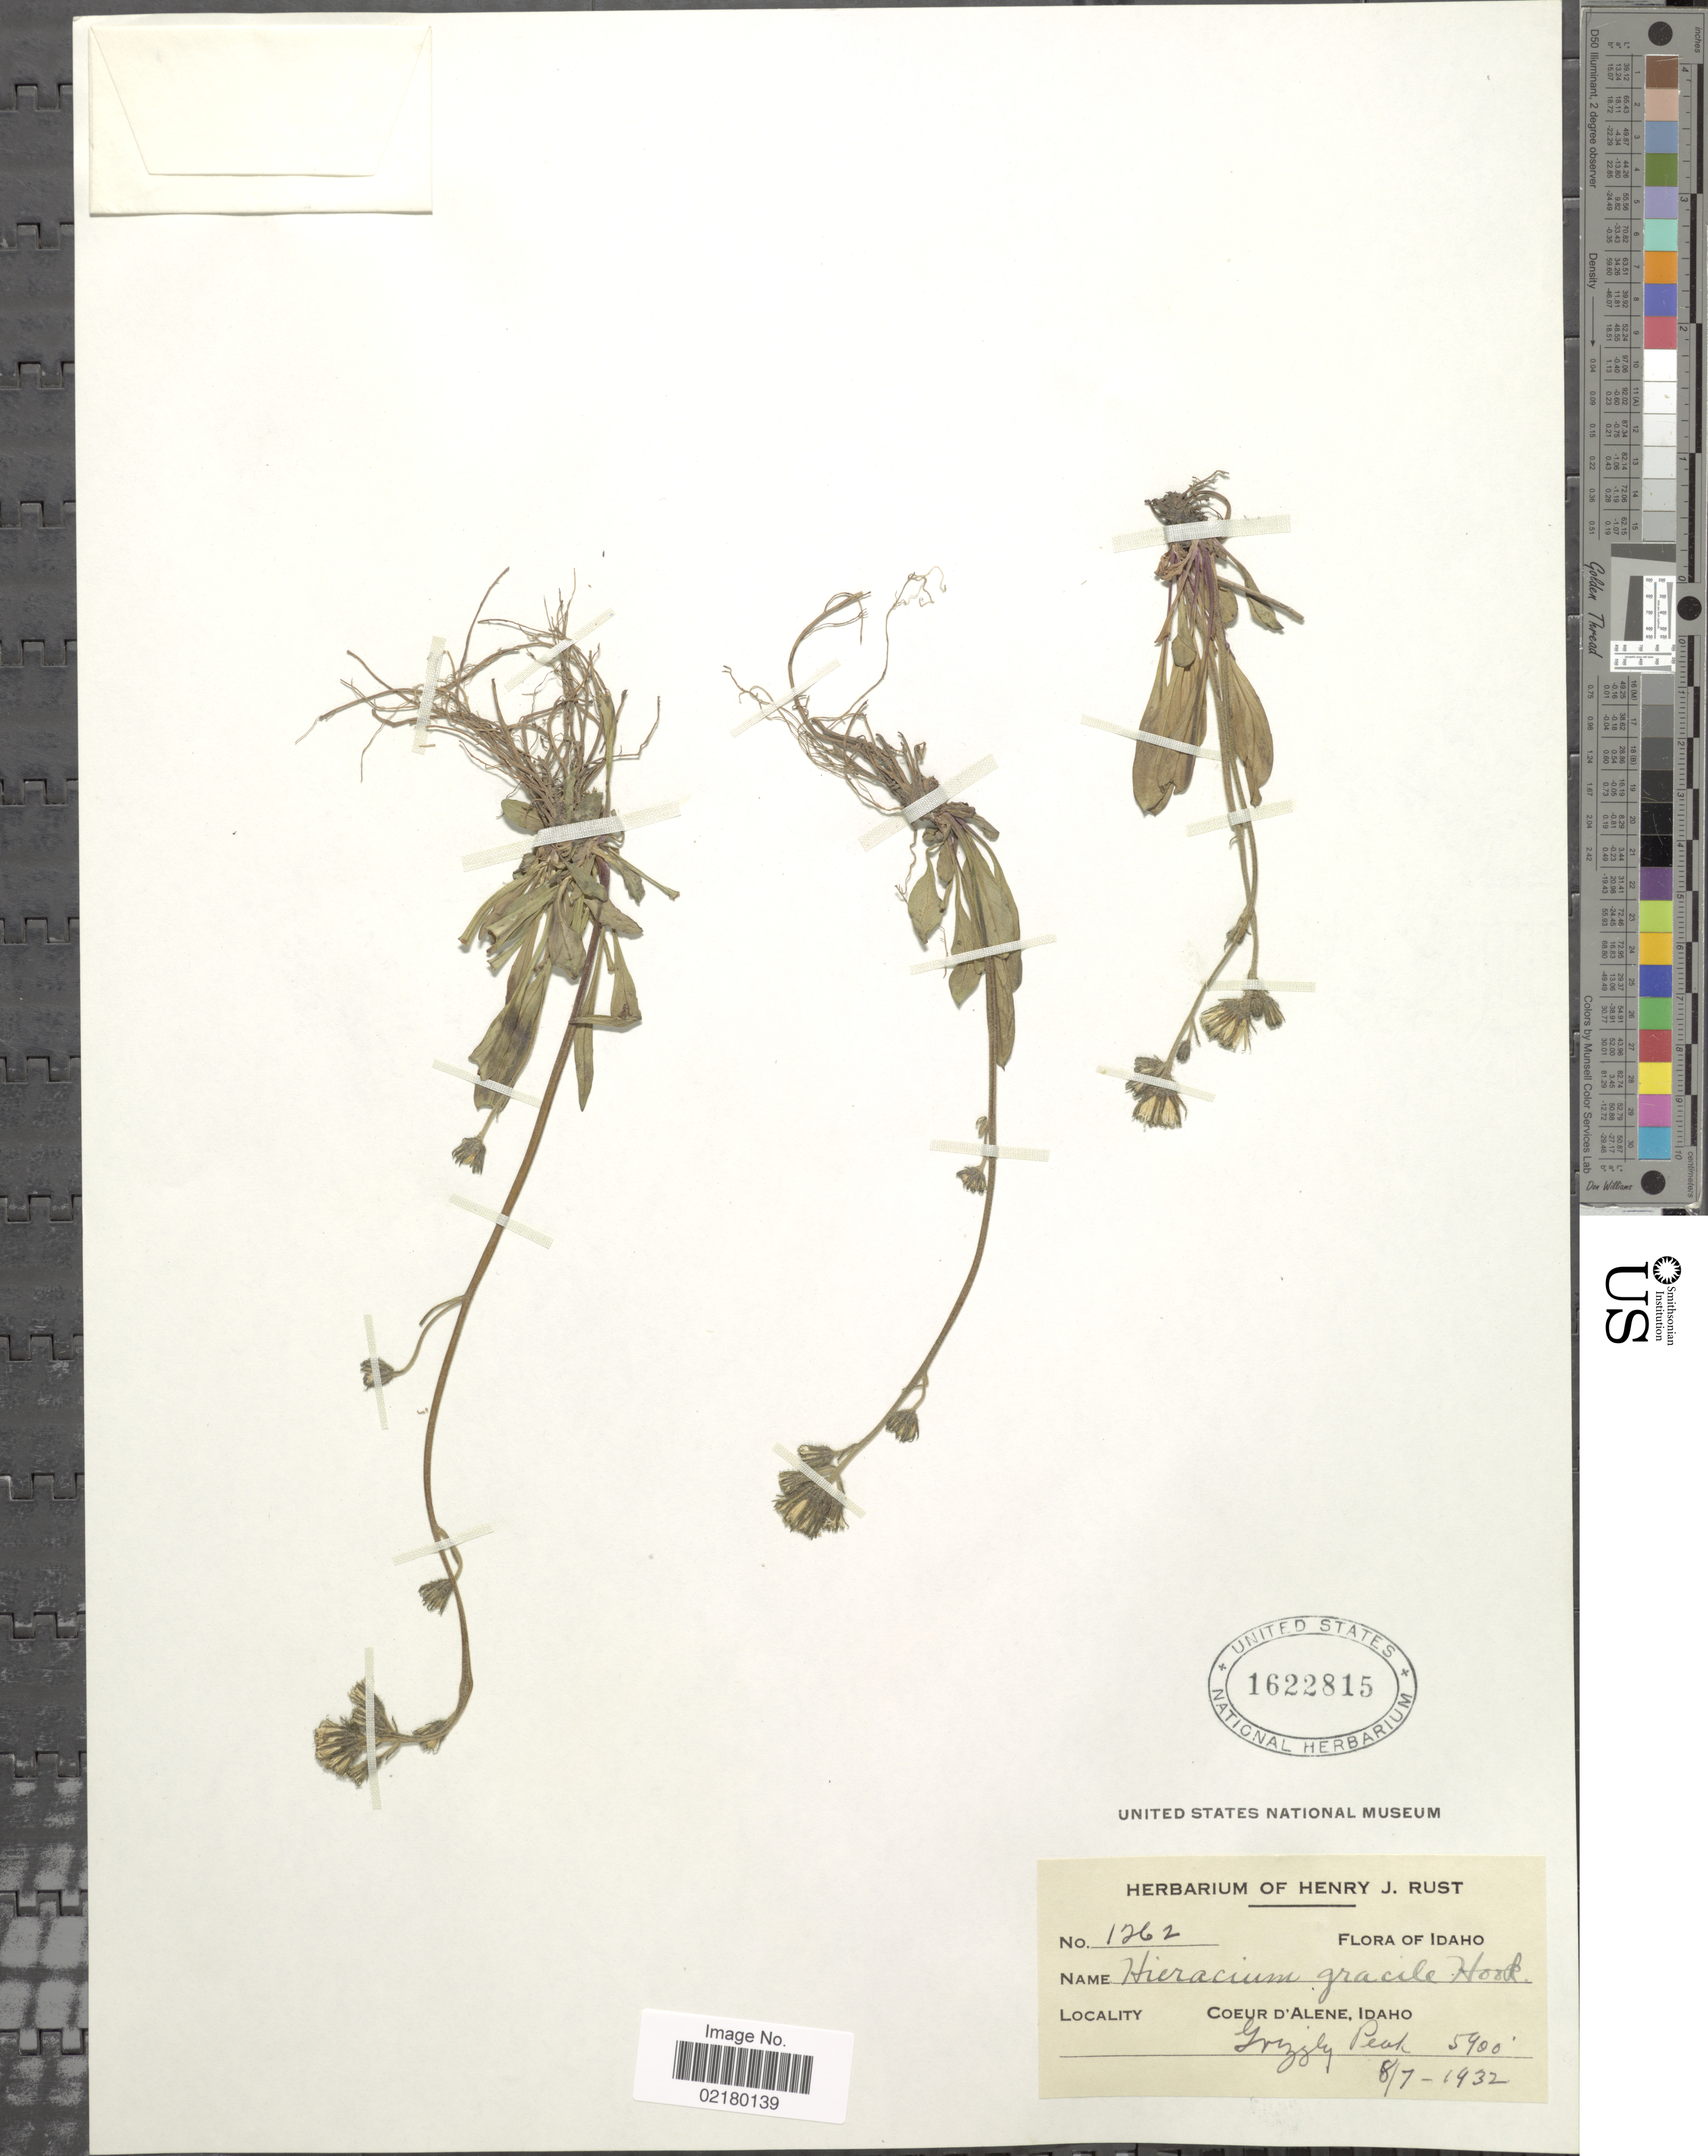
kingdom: Plantae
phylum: Tracheophyta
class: Magnoliopsida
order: Asterales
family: Asteraceae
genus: Hieracium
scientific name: Hieracium triste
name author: Willd. ex Spreng.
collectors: ex herb. Henry J. Rust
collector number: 1262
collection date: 1932-07-08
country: United States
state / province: Idaho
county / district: Kootenai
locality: Coeur d'Alene, Grizzly Peak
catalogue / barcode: US 1622815